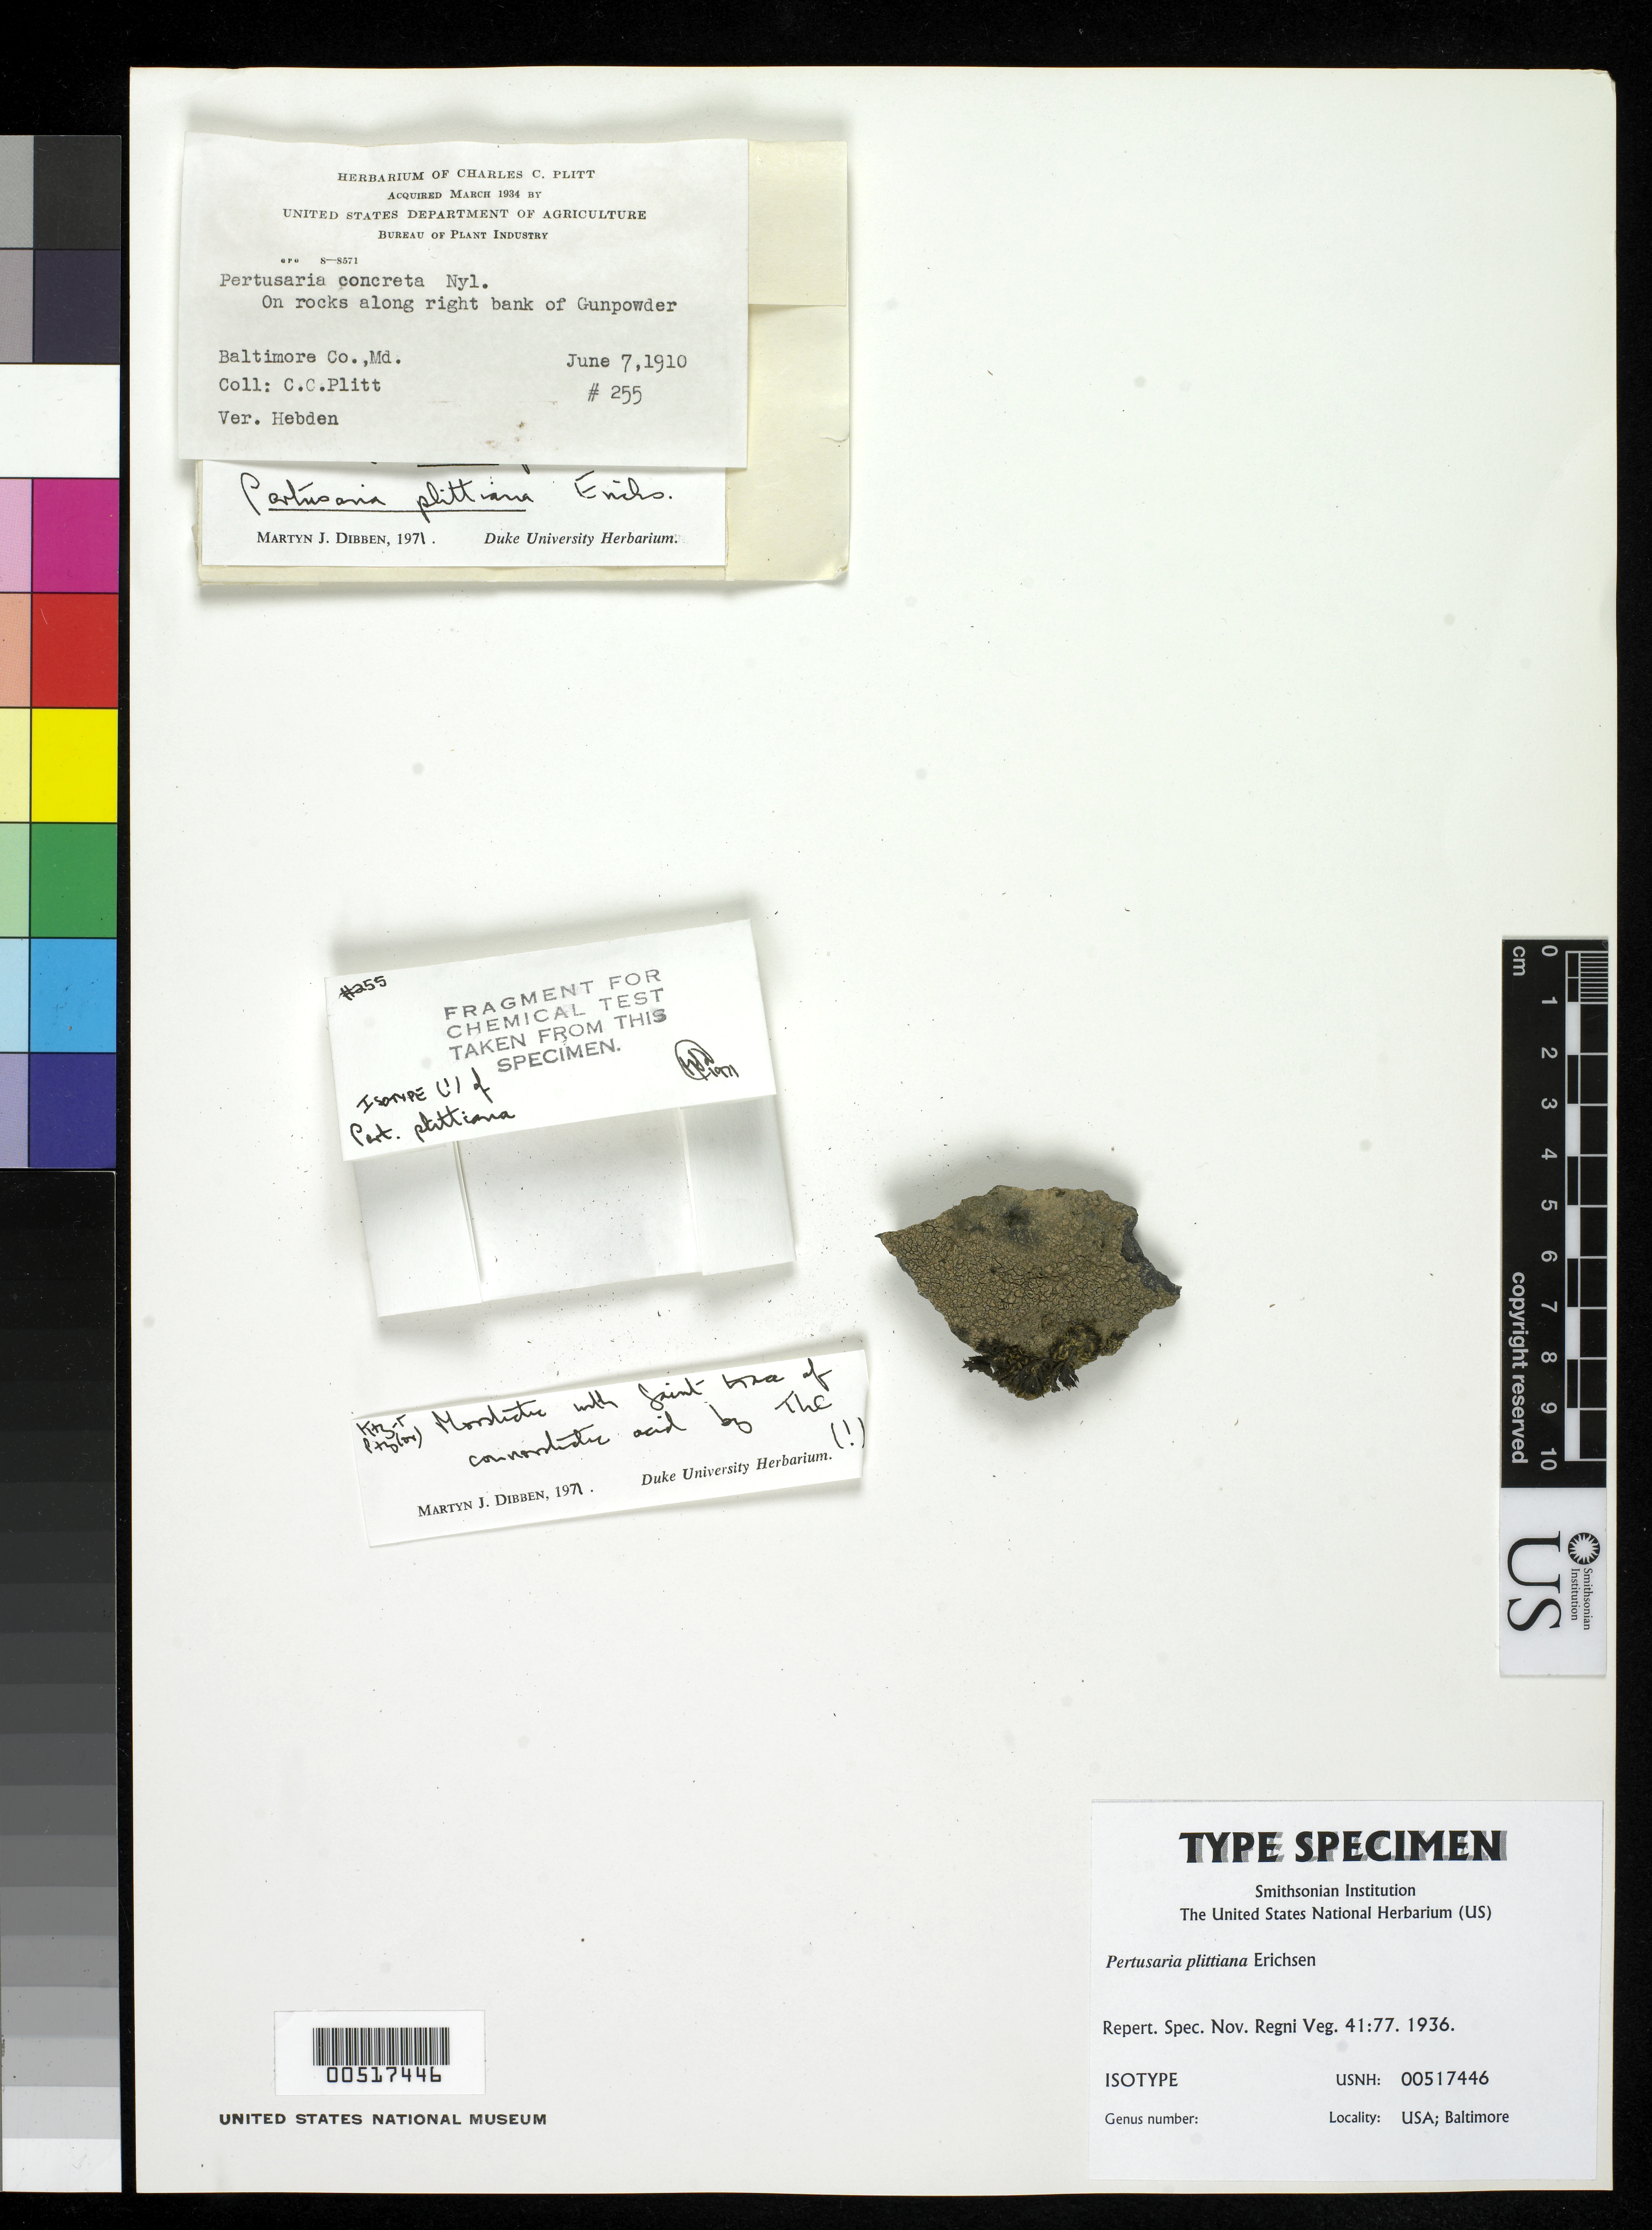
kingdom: Fungi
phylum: Ascomycota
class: Lecanoromycetes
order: Pertusariales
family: Pertusariaceae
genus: Pertusaria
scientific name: Pertusaria plittiana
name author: Erichsen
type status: Isotype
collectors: C. Plitt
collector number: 255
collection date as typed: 07 Jun 1910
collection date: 1910-06-07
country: United States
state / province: Maryland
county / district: Baltimore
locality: Rocks along right bank of Gunpowder [River].